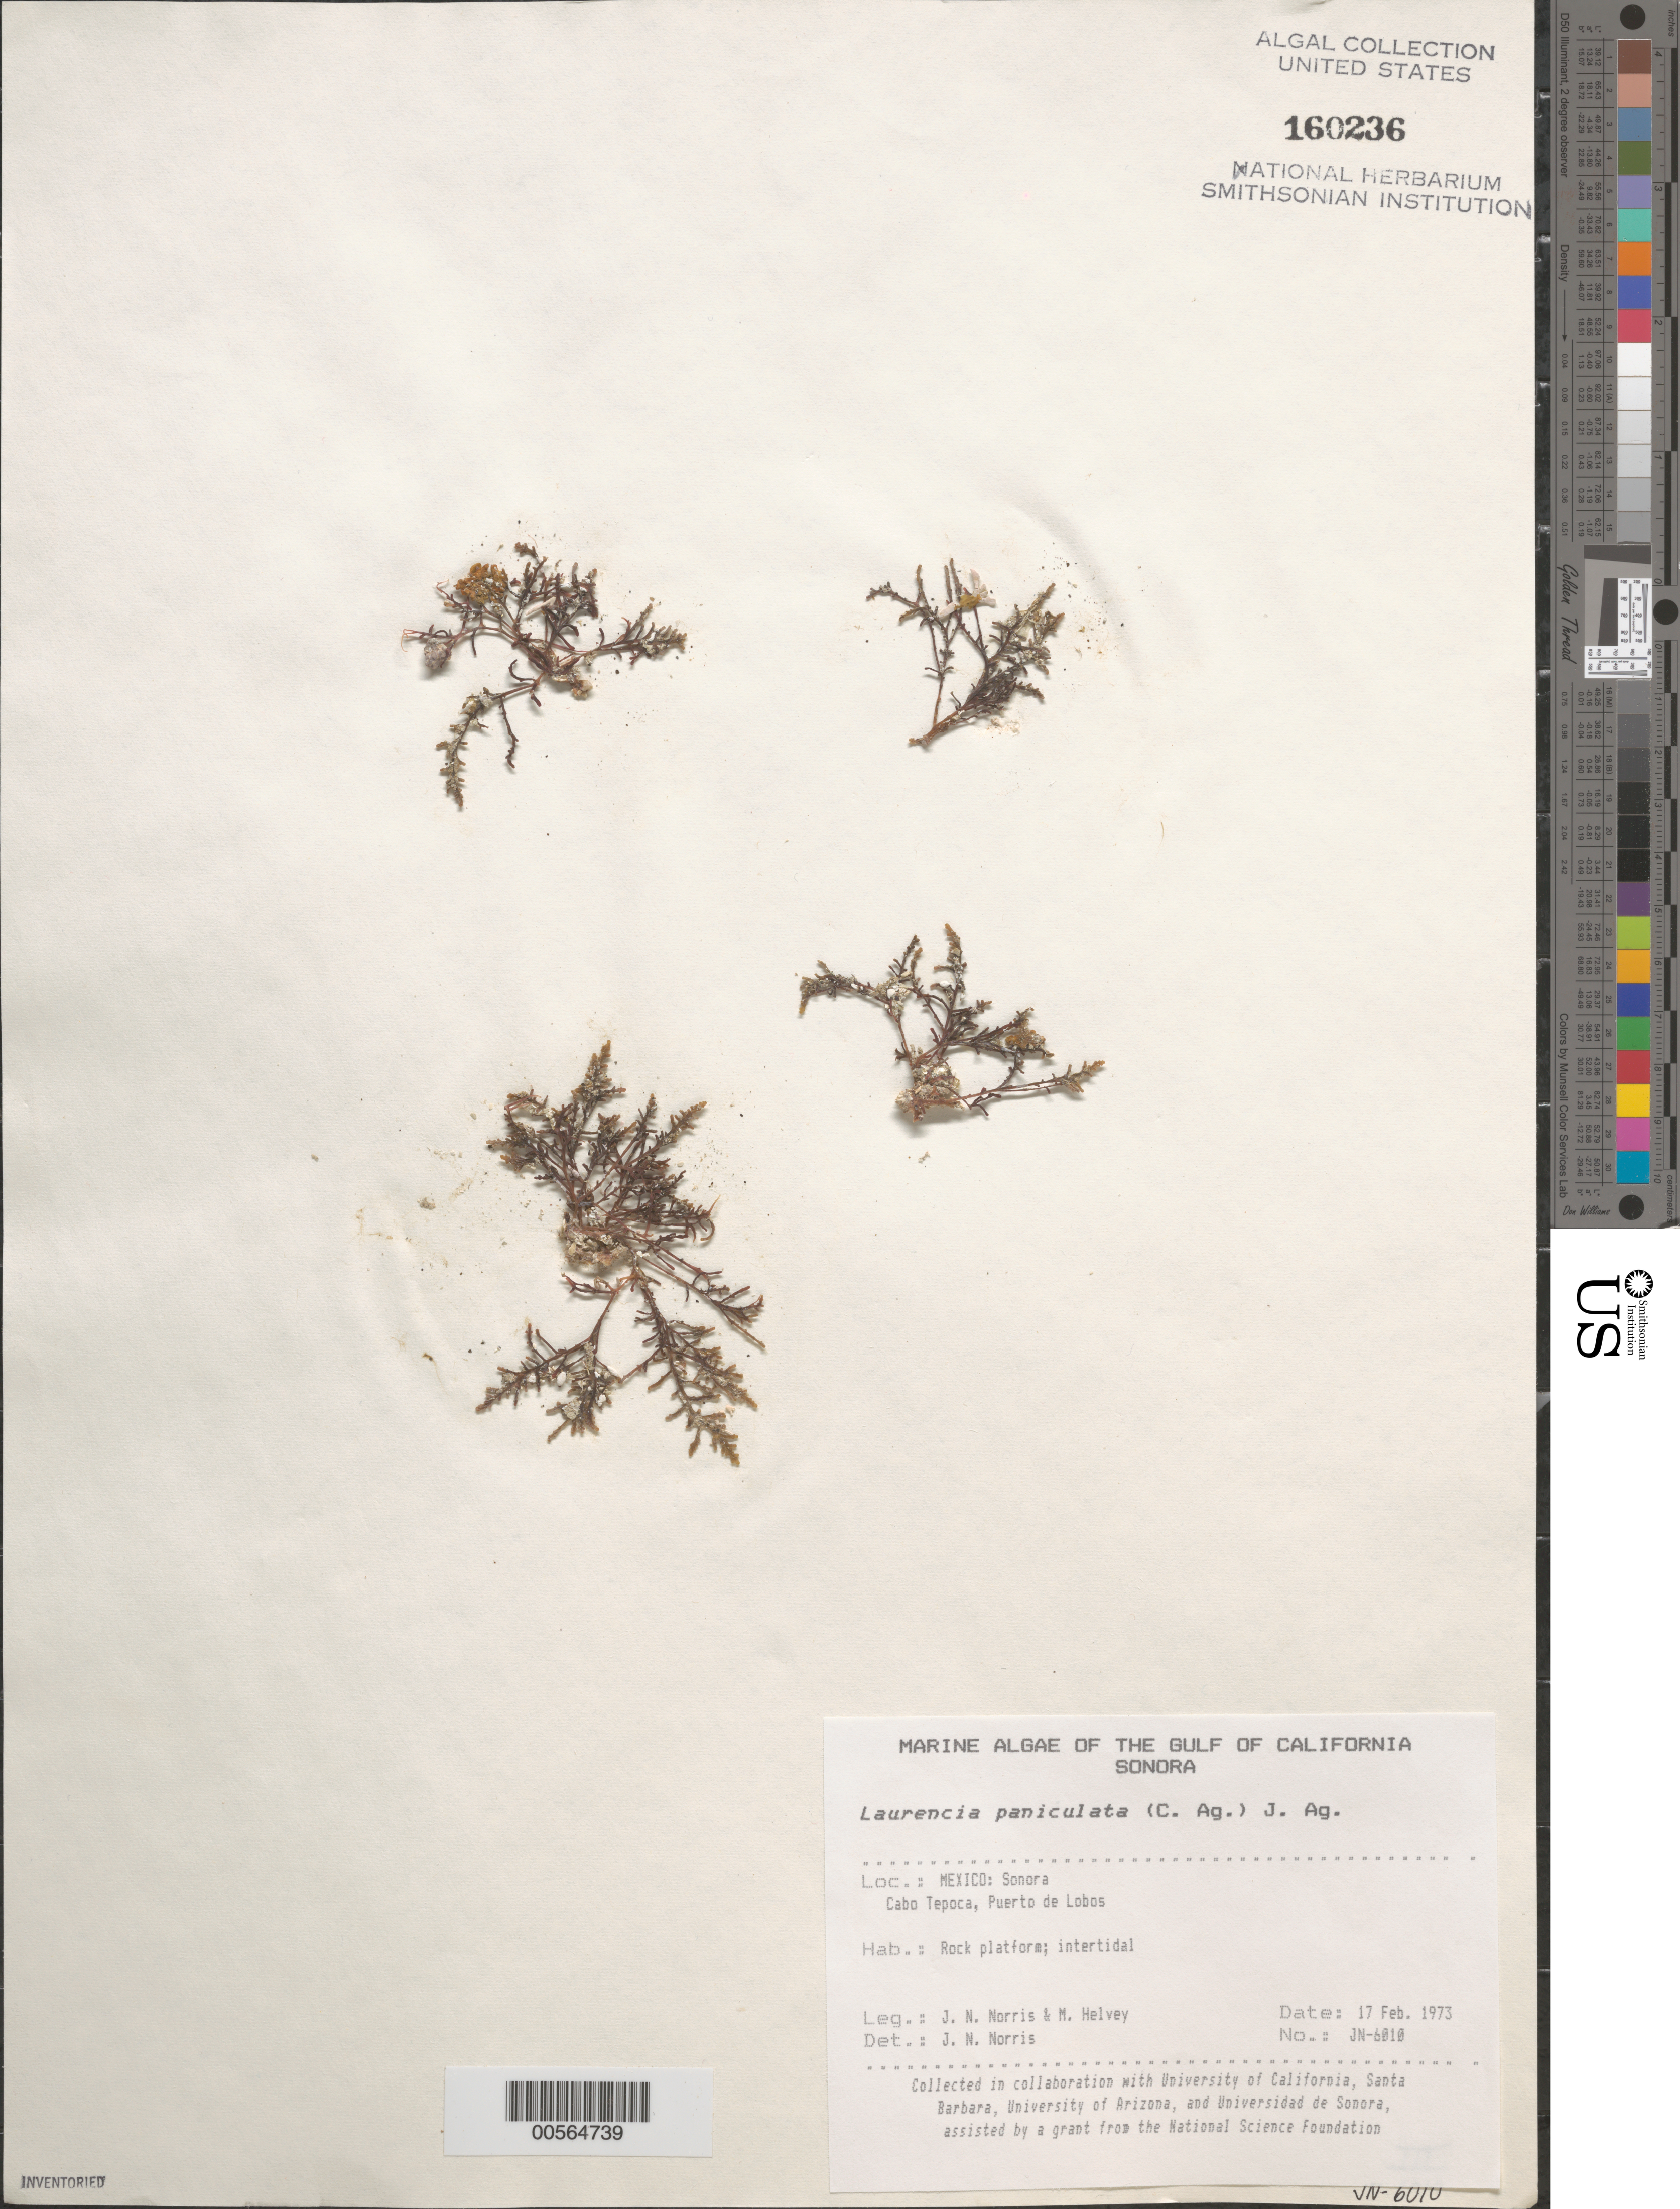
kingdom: Plantae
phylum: Rhodophyta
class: Florideophyceae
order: Ceramiales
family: Rhodomelaceae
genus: Palisada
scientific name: Palisada thuyoides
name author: (Kützing) Cassano et al.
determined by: Algae name updating Project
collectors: J. N. Norris & M. Helvey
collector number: JN-6010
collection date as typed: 17 Feb 1973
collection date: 1973-02-17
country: Mexico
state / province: Sonora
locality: Cabo Tepoca, Puerto de Lobos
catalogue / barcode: US 160236